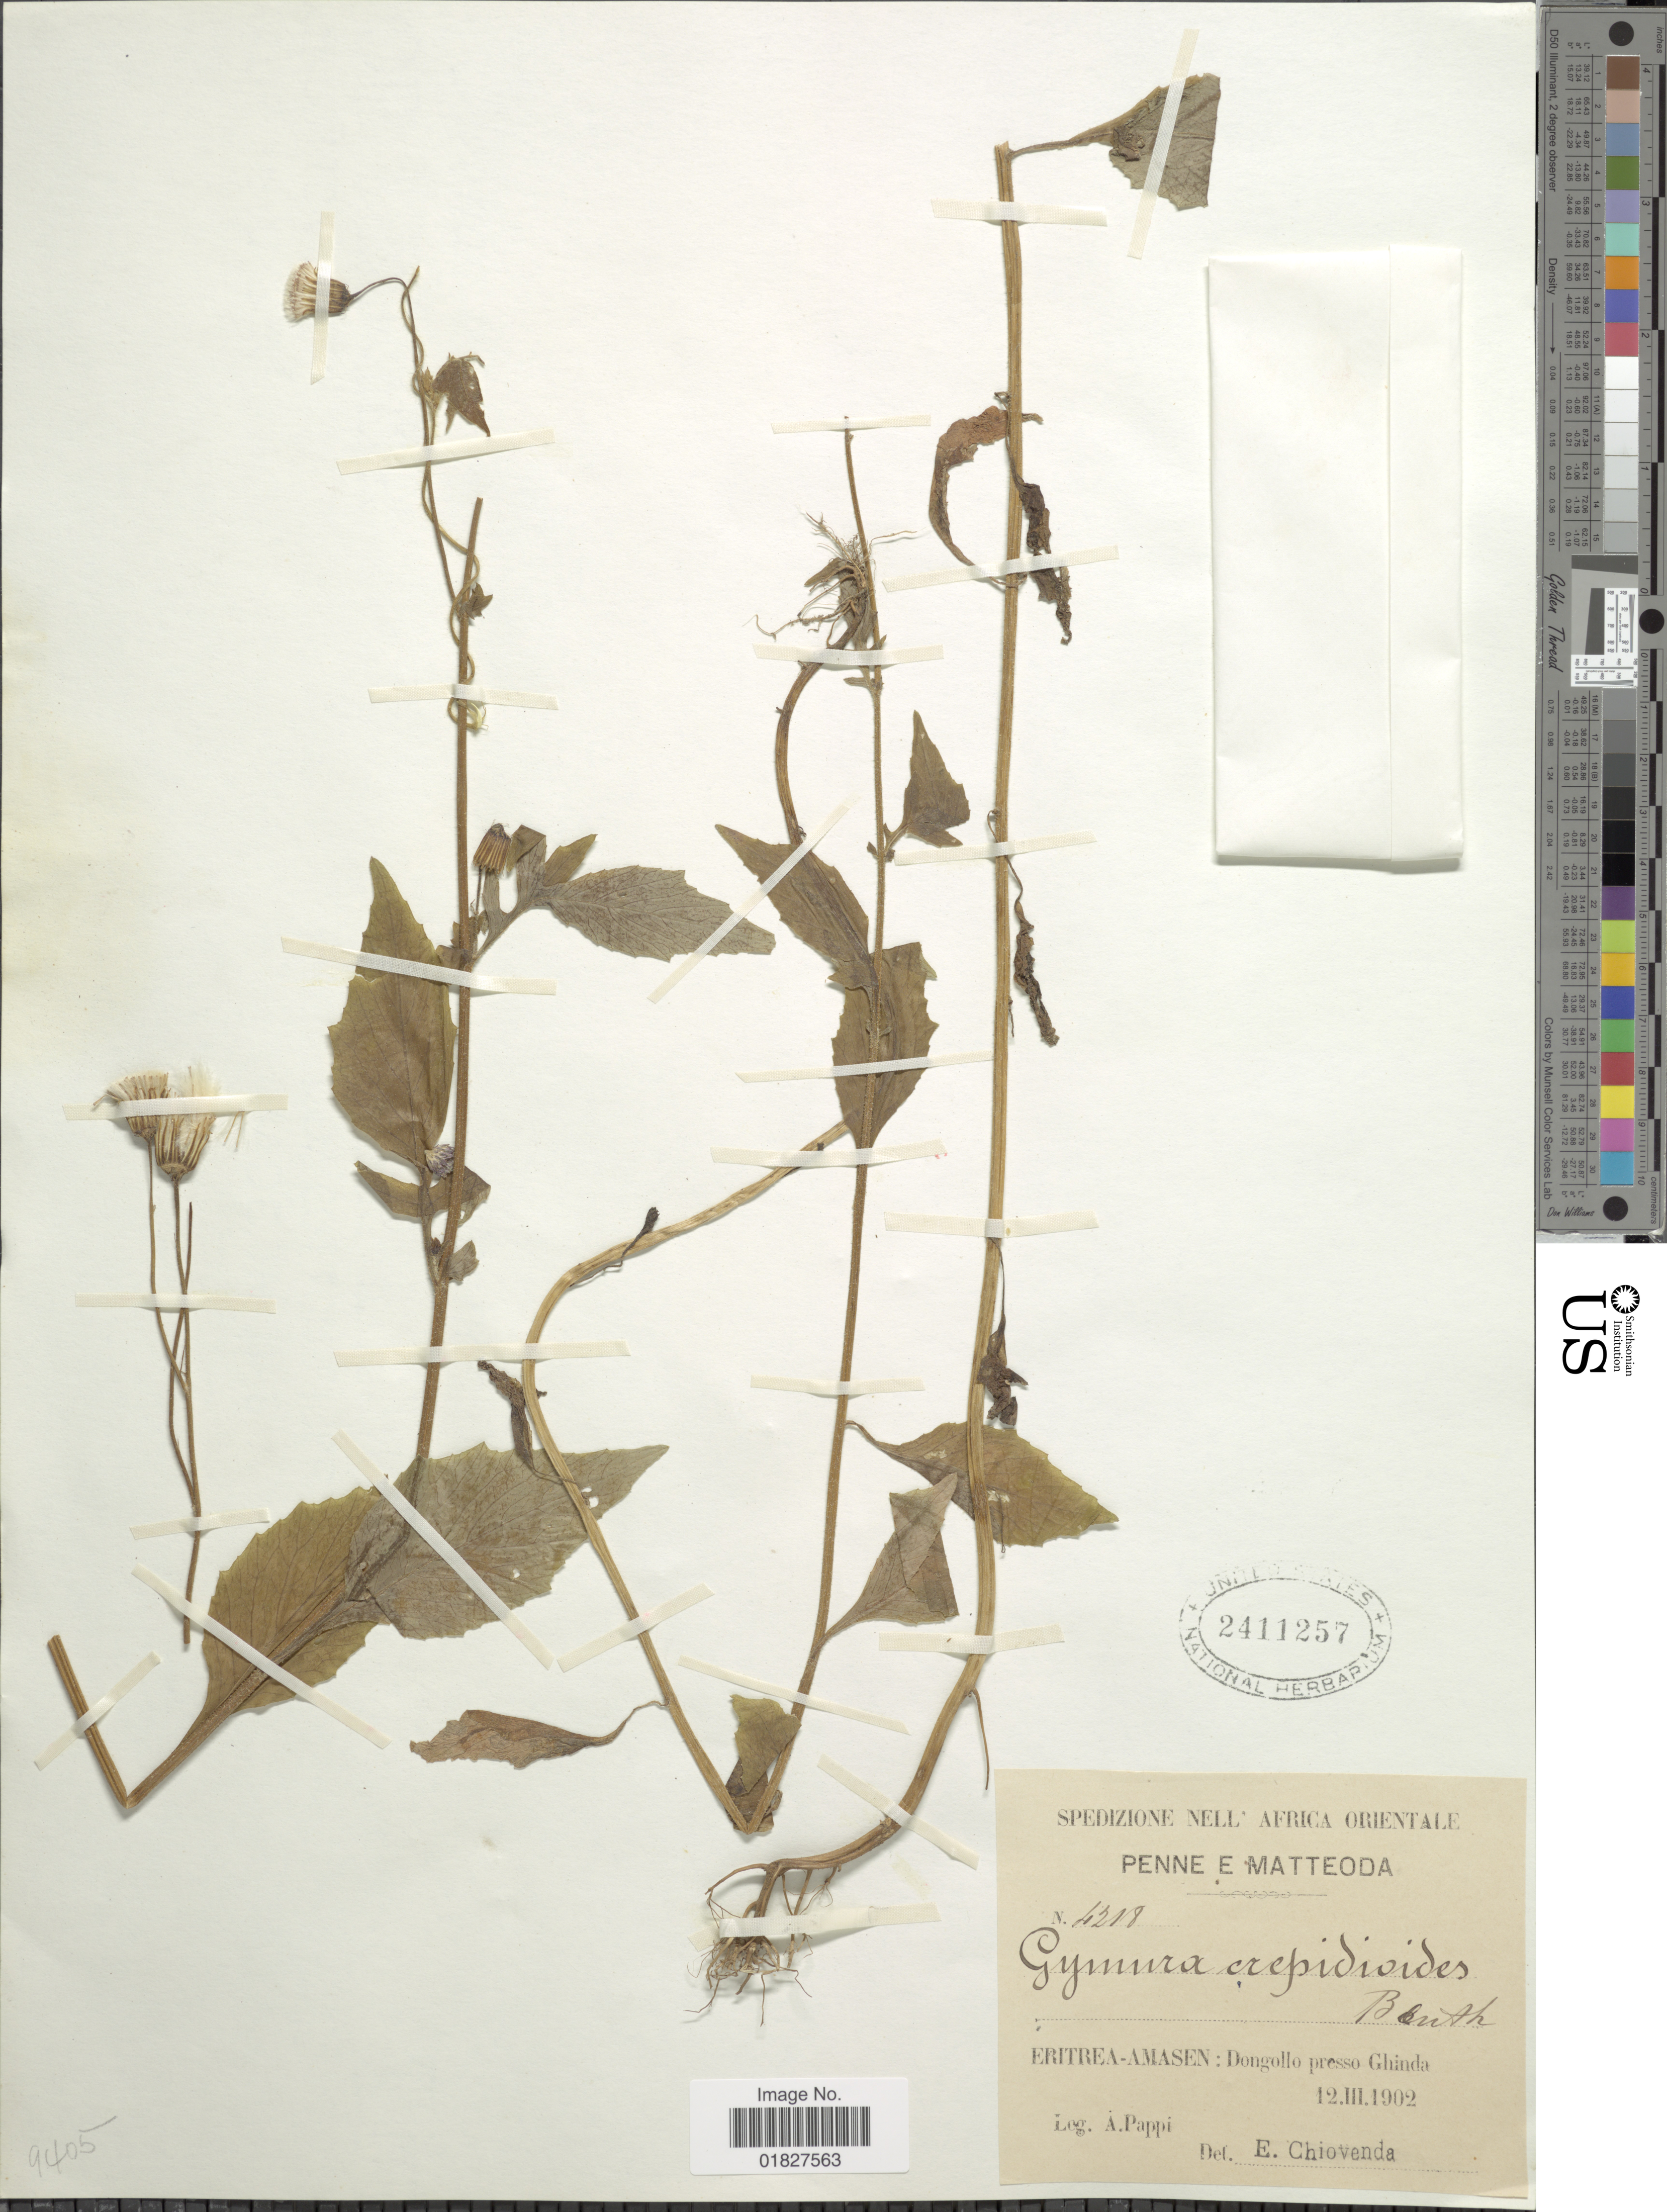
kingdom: Plantae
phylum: Tracheophyta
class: Magnoliopsida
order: Asterales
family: Asteraceae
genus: Crassocephalum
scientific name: Crassocephalum crepidioides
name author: (Benth.) S. Moore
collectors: A. Pappi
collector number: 4218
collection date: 1902-03-12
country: Eritrea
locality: Eritrea-Amasen, Dongollo presso Ghinda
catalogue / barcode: US 2411257